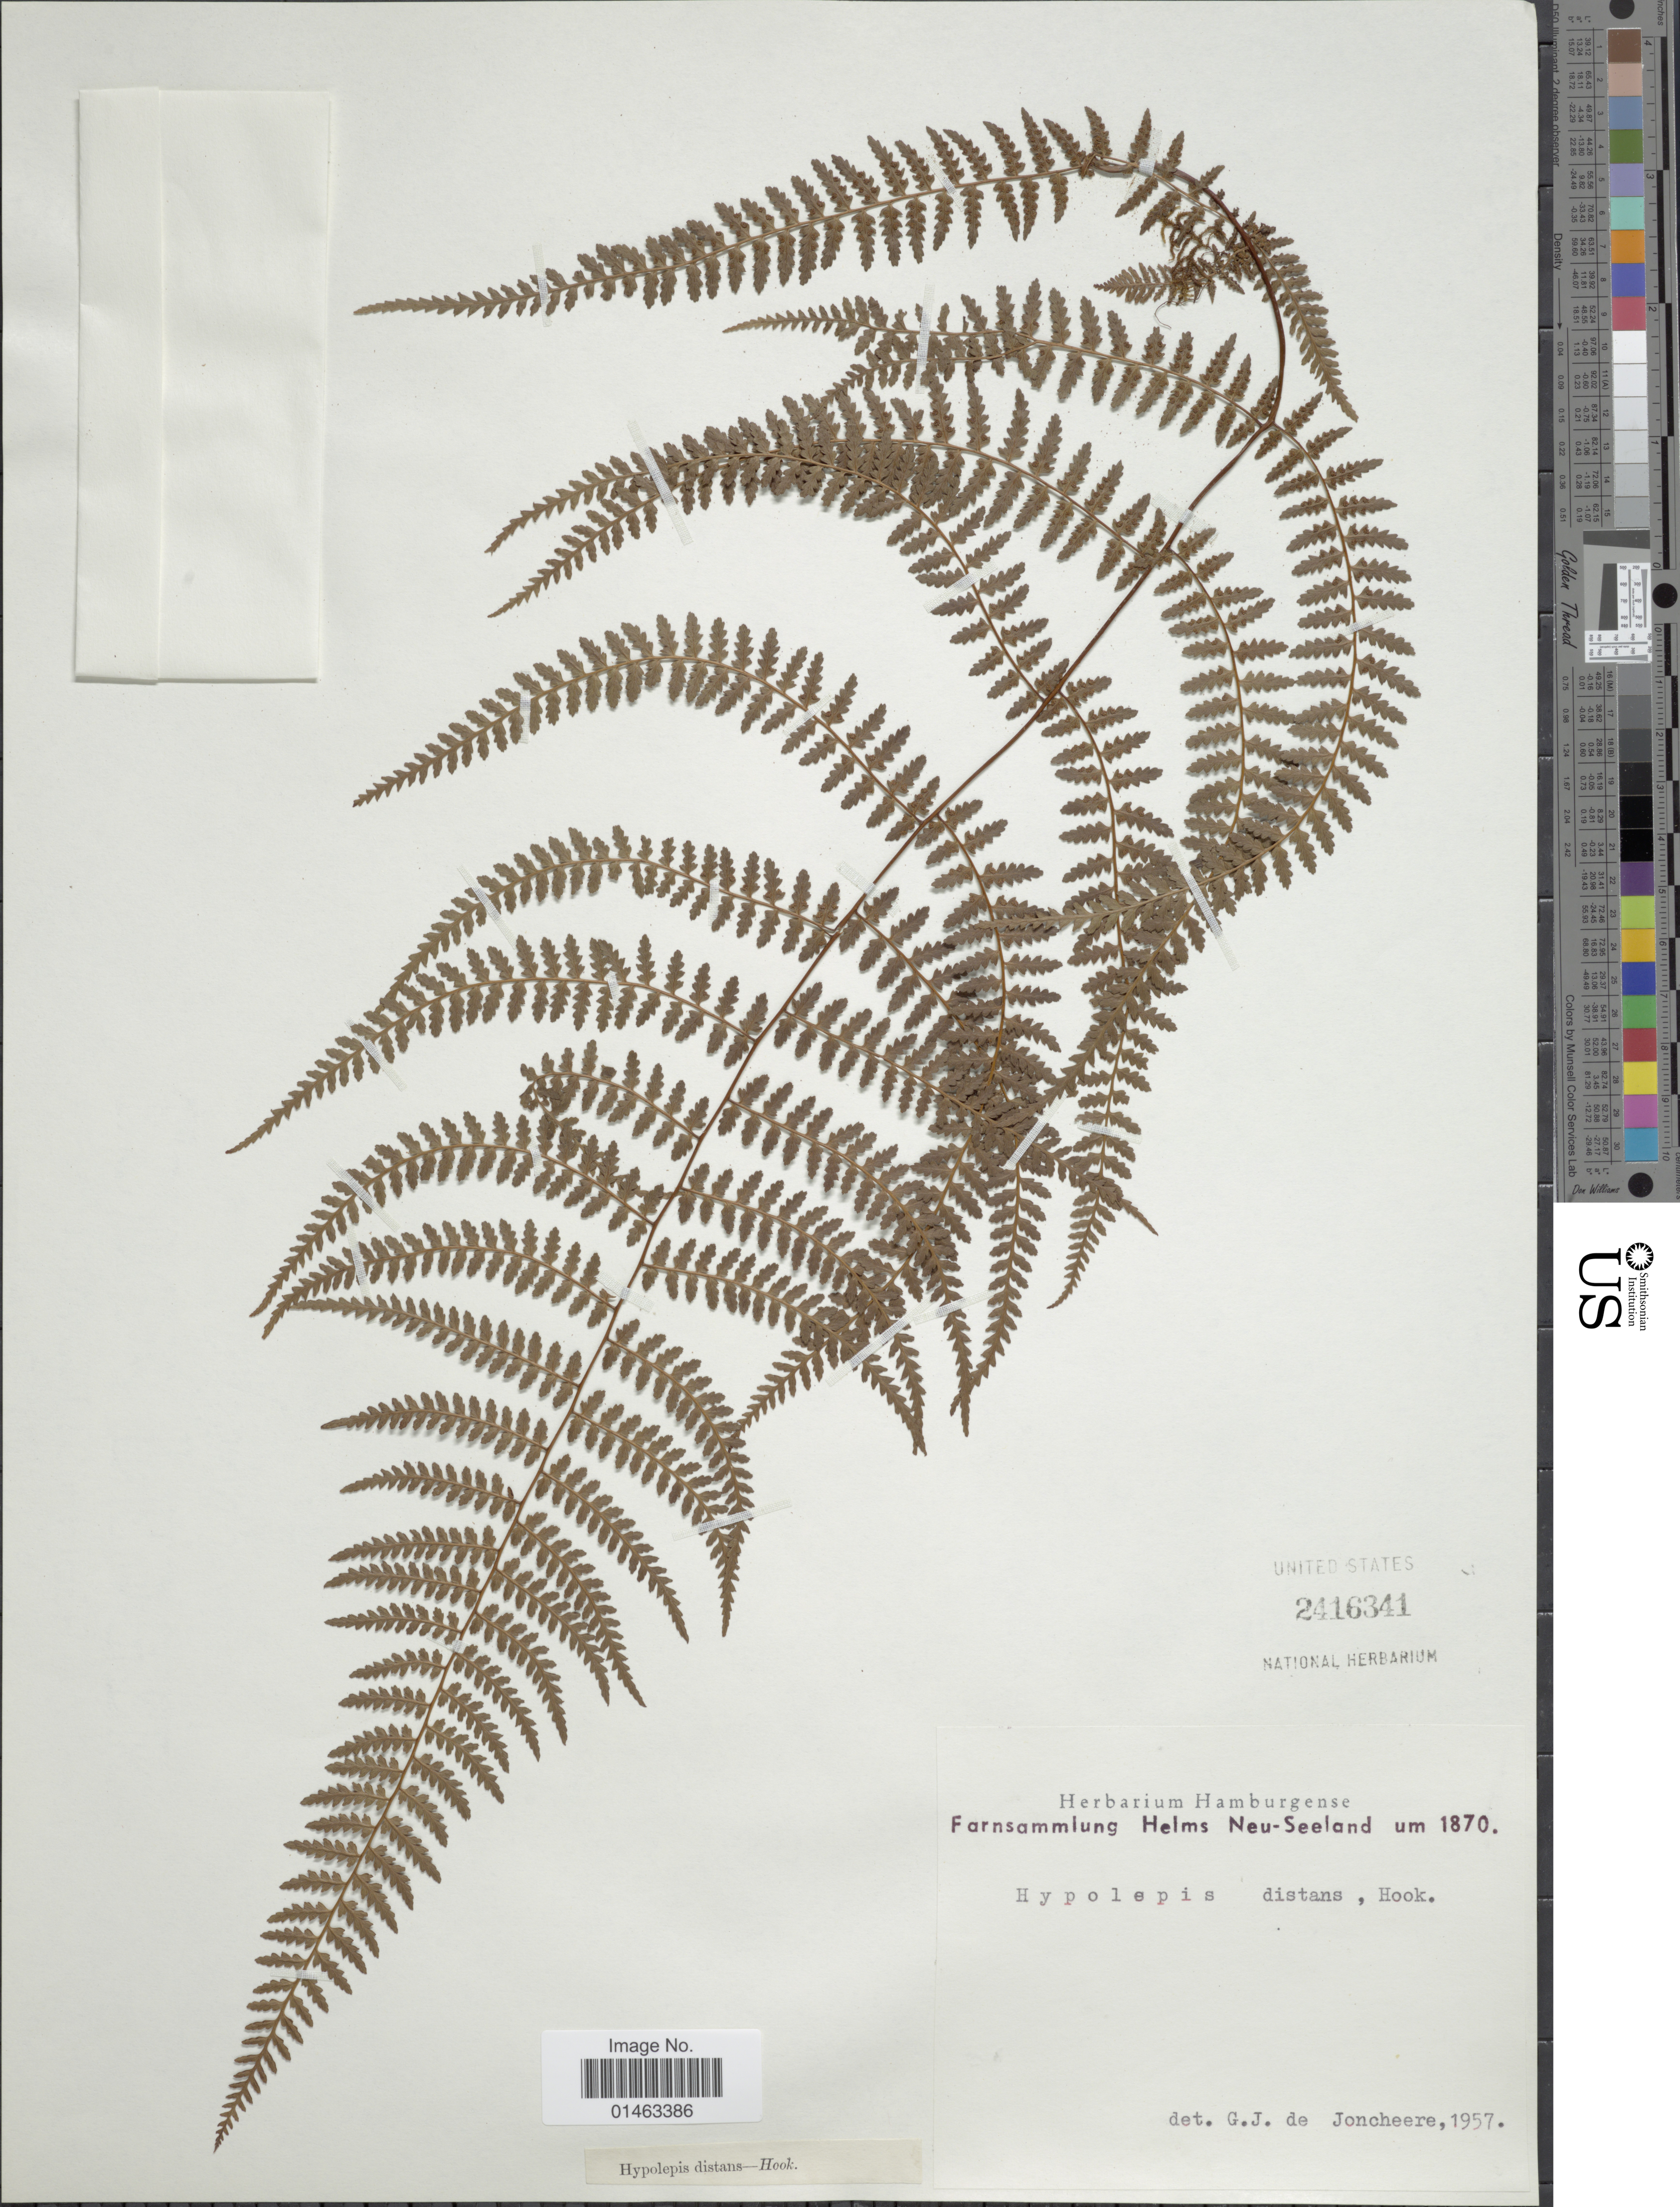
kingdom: Plantae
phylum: Tracheophyta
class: Polypodiopsida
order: Polypodiales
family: Dennstaedtiaceae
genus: Hypolepis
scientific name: Hypolepis distans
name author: (Colenso) Hook.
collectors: Helms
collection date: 1870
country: New Zealand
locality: Farnsammlung helms Neu-Seeland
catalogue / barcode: US 2416341